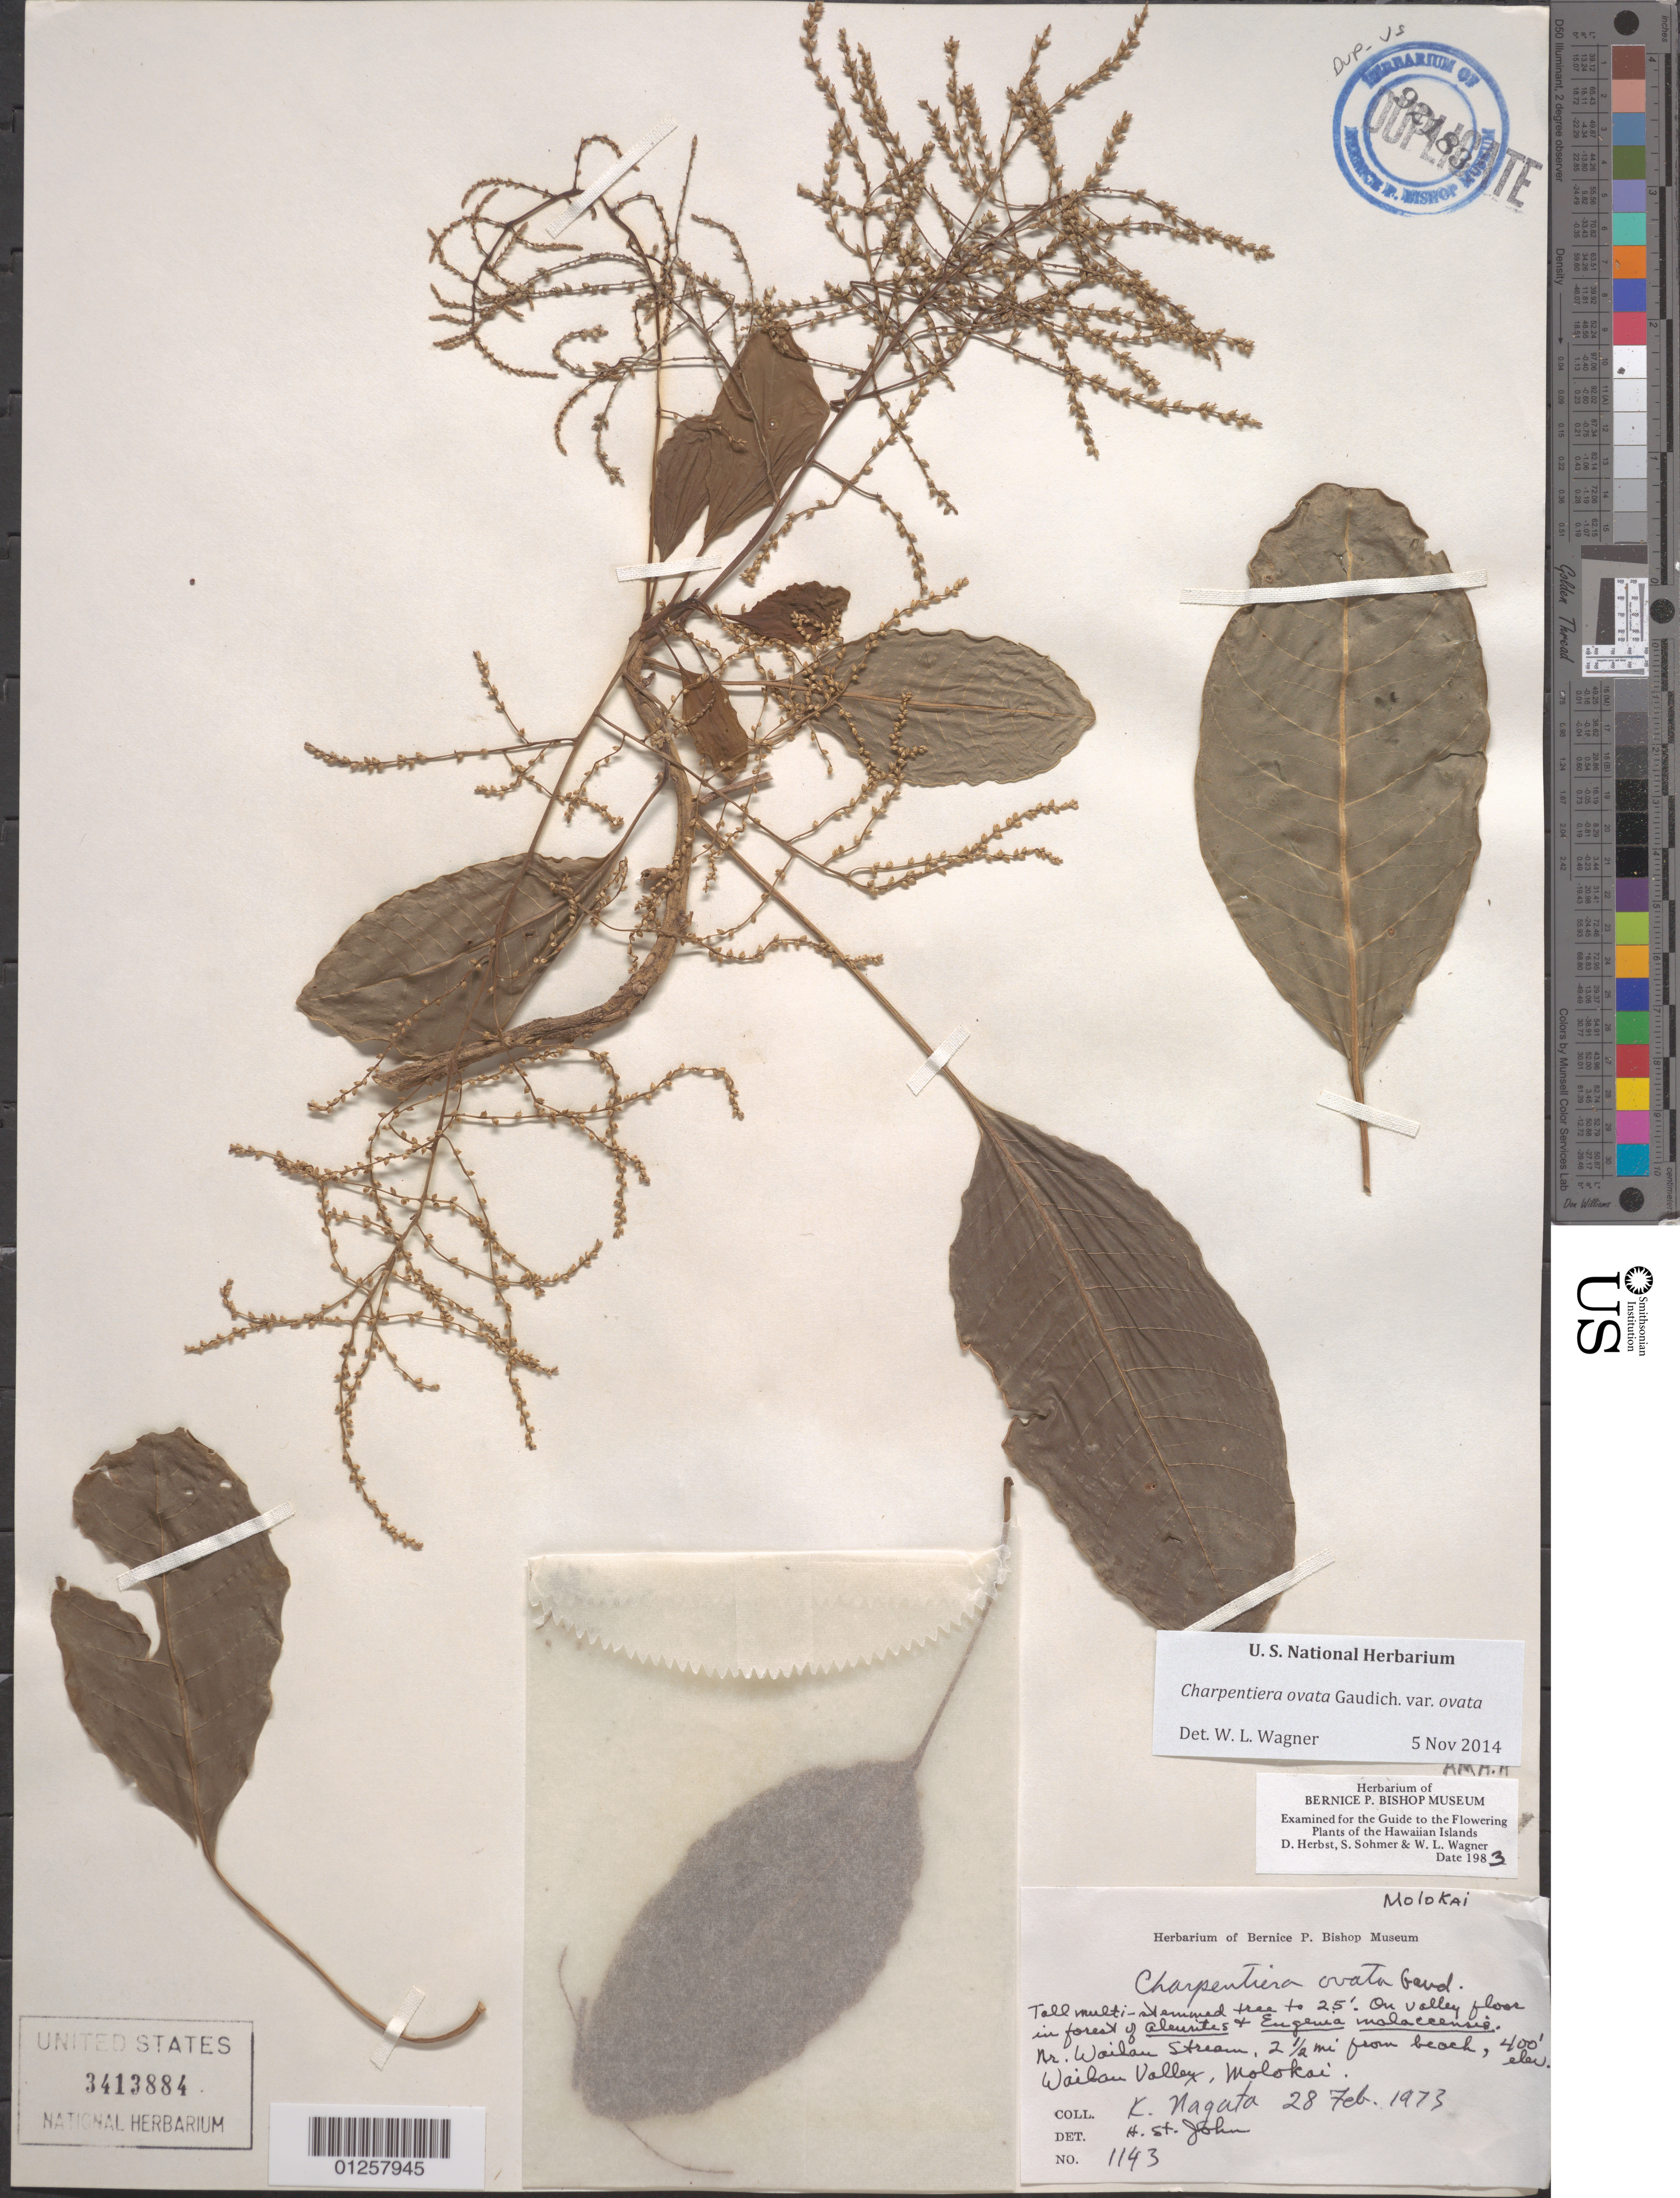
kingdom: Plantae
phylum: Tracheophyta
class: Magnoliopsida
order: Caryophyllales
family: Amaranthaceae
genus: Charpentiera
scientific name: Charpentiera ovata var. ovata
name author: Gaudich.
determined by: Wagner, W. L., (BOT), Smithsonian Institution - National Museum of Natural History (UNITED STATES)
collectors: K. Nagata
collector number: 1143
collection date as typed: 28 Feb 1973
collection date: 1973-02-28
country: United States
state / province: Hawaii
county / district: Maui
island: Moloka'i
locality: Wailan Stream, 21/2 mile from beach, Wailau Valley.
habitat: On valley floor and in forest.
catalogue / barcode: US 3413884